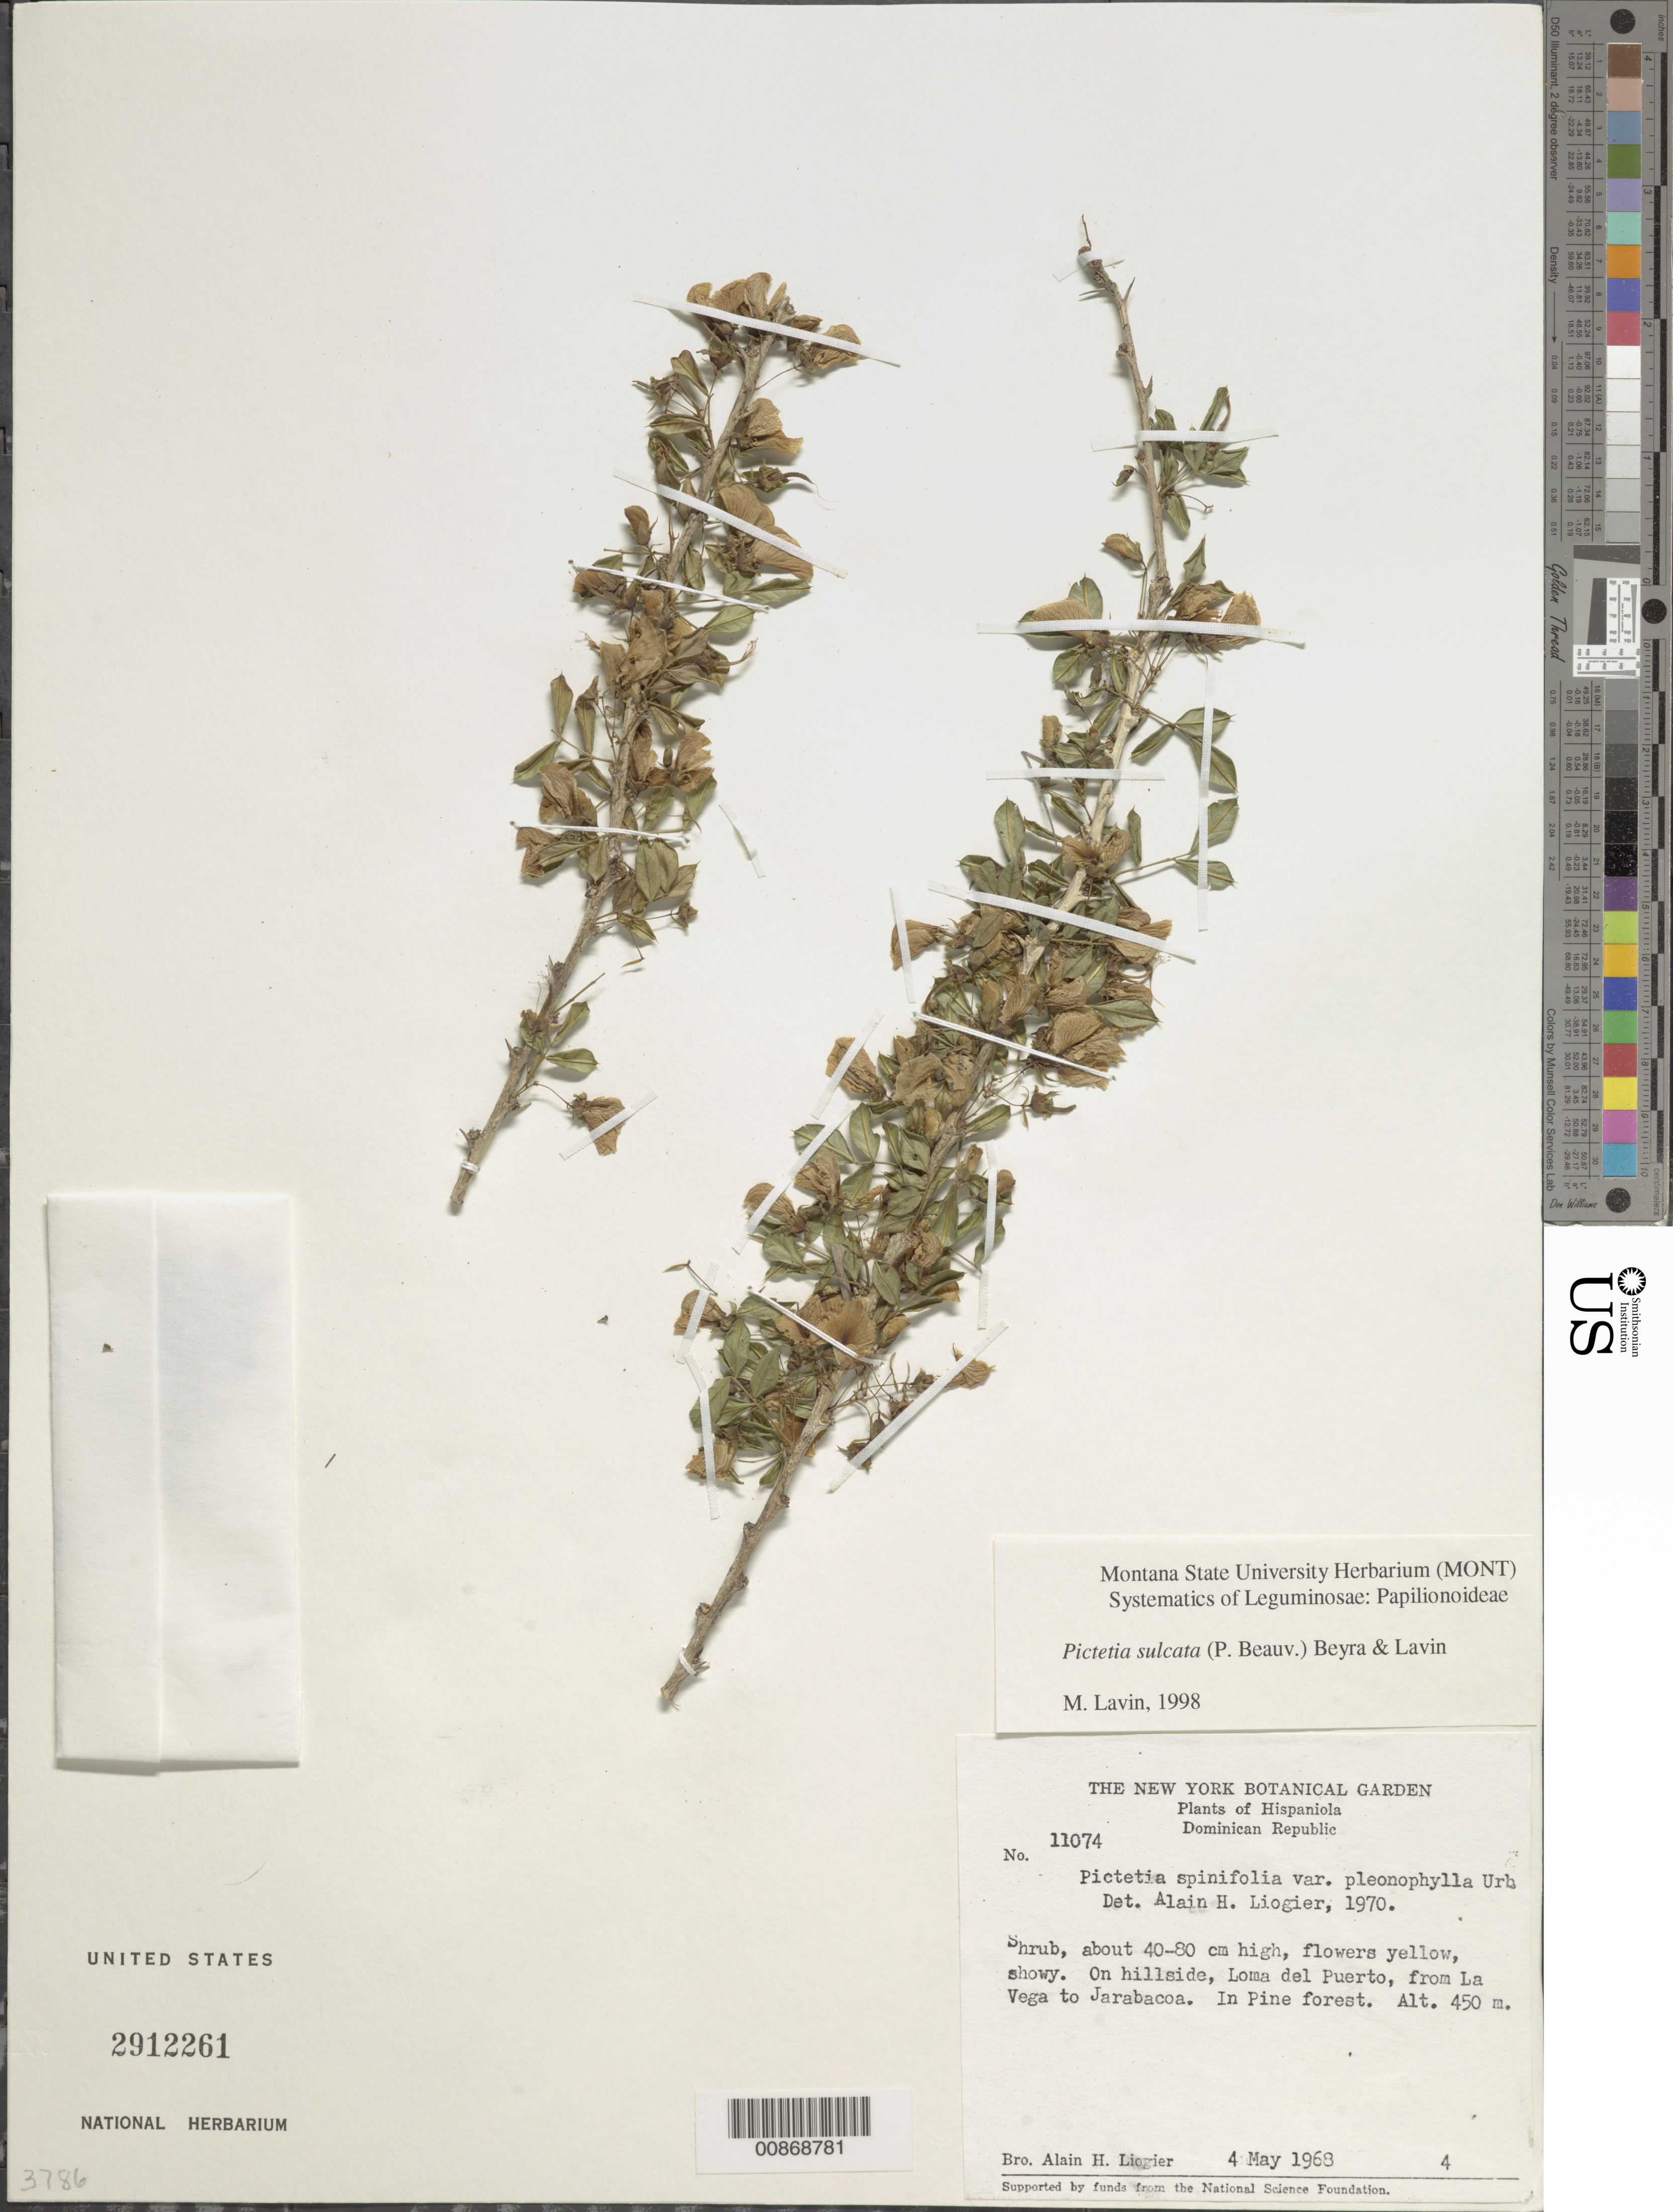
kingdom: Plantae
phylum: Tracheophyta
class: Magnoliopsida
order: Fabales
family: Fabaceae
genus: Pictetia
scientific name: Pictetia sulcata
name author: (P. Beauv.) Beyra & Lavin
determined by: Lavin, M.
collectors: A. H. Liogier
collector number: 11074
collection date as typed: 04 May 1968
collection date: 1968-05-04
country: Dominican Republic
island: Hispaniola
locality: Loma del Puerto, from La Vega to Jarabacoa.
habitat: In pine forest. On hillside.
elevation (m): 450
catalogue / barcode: US 2912261